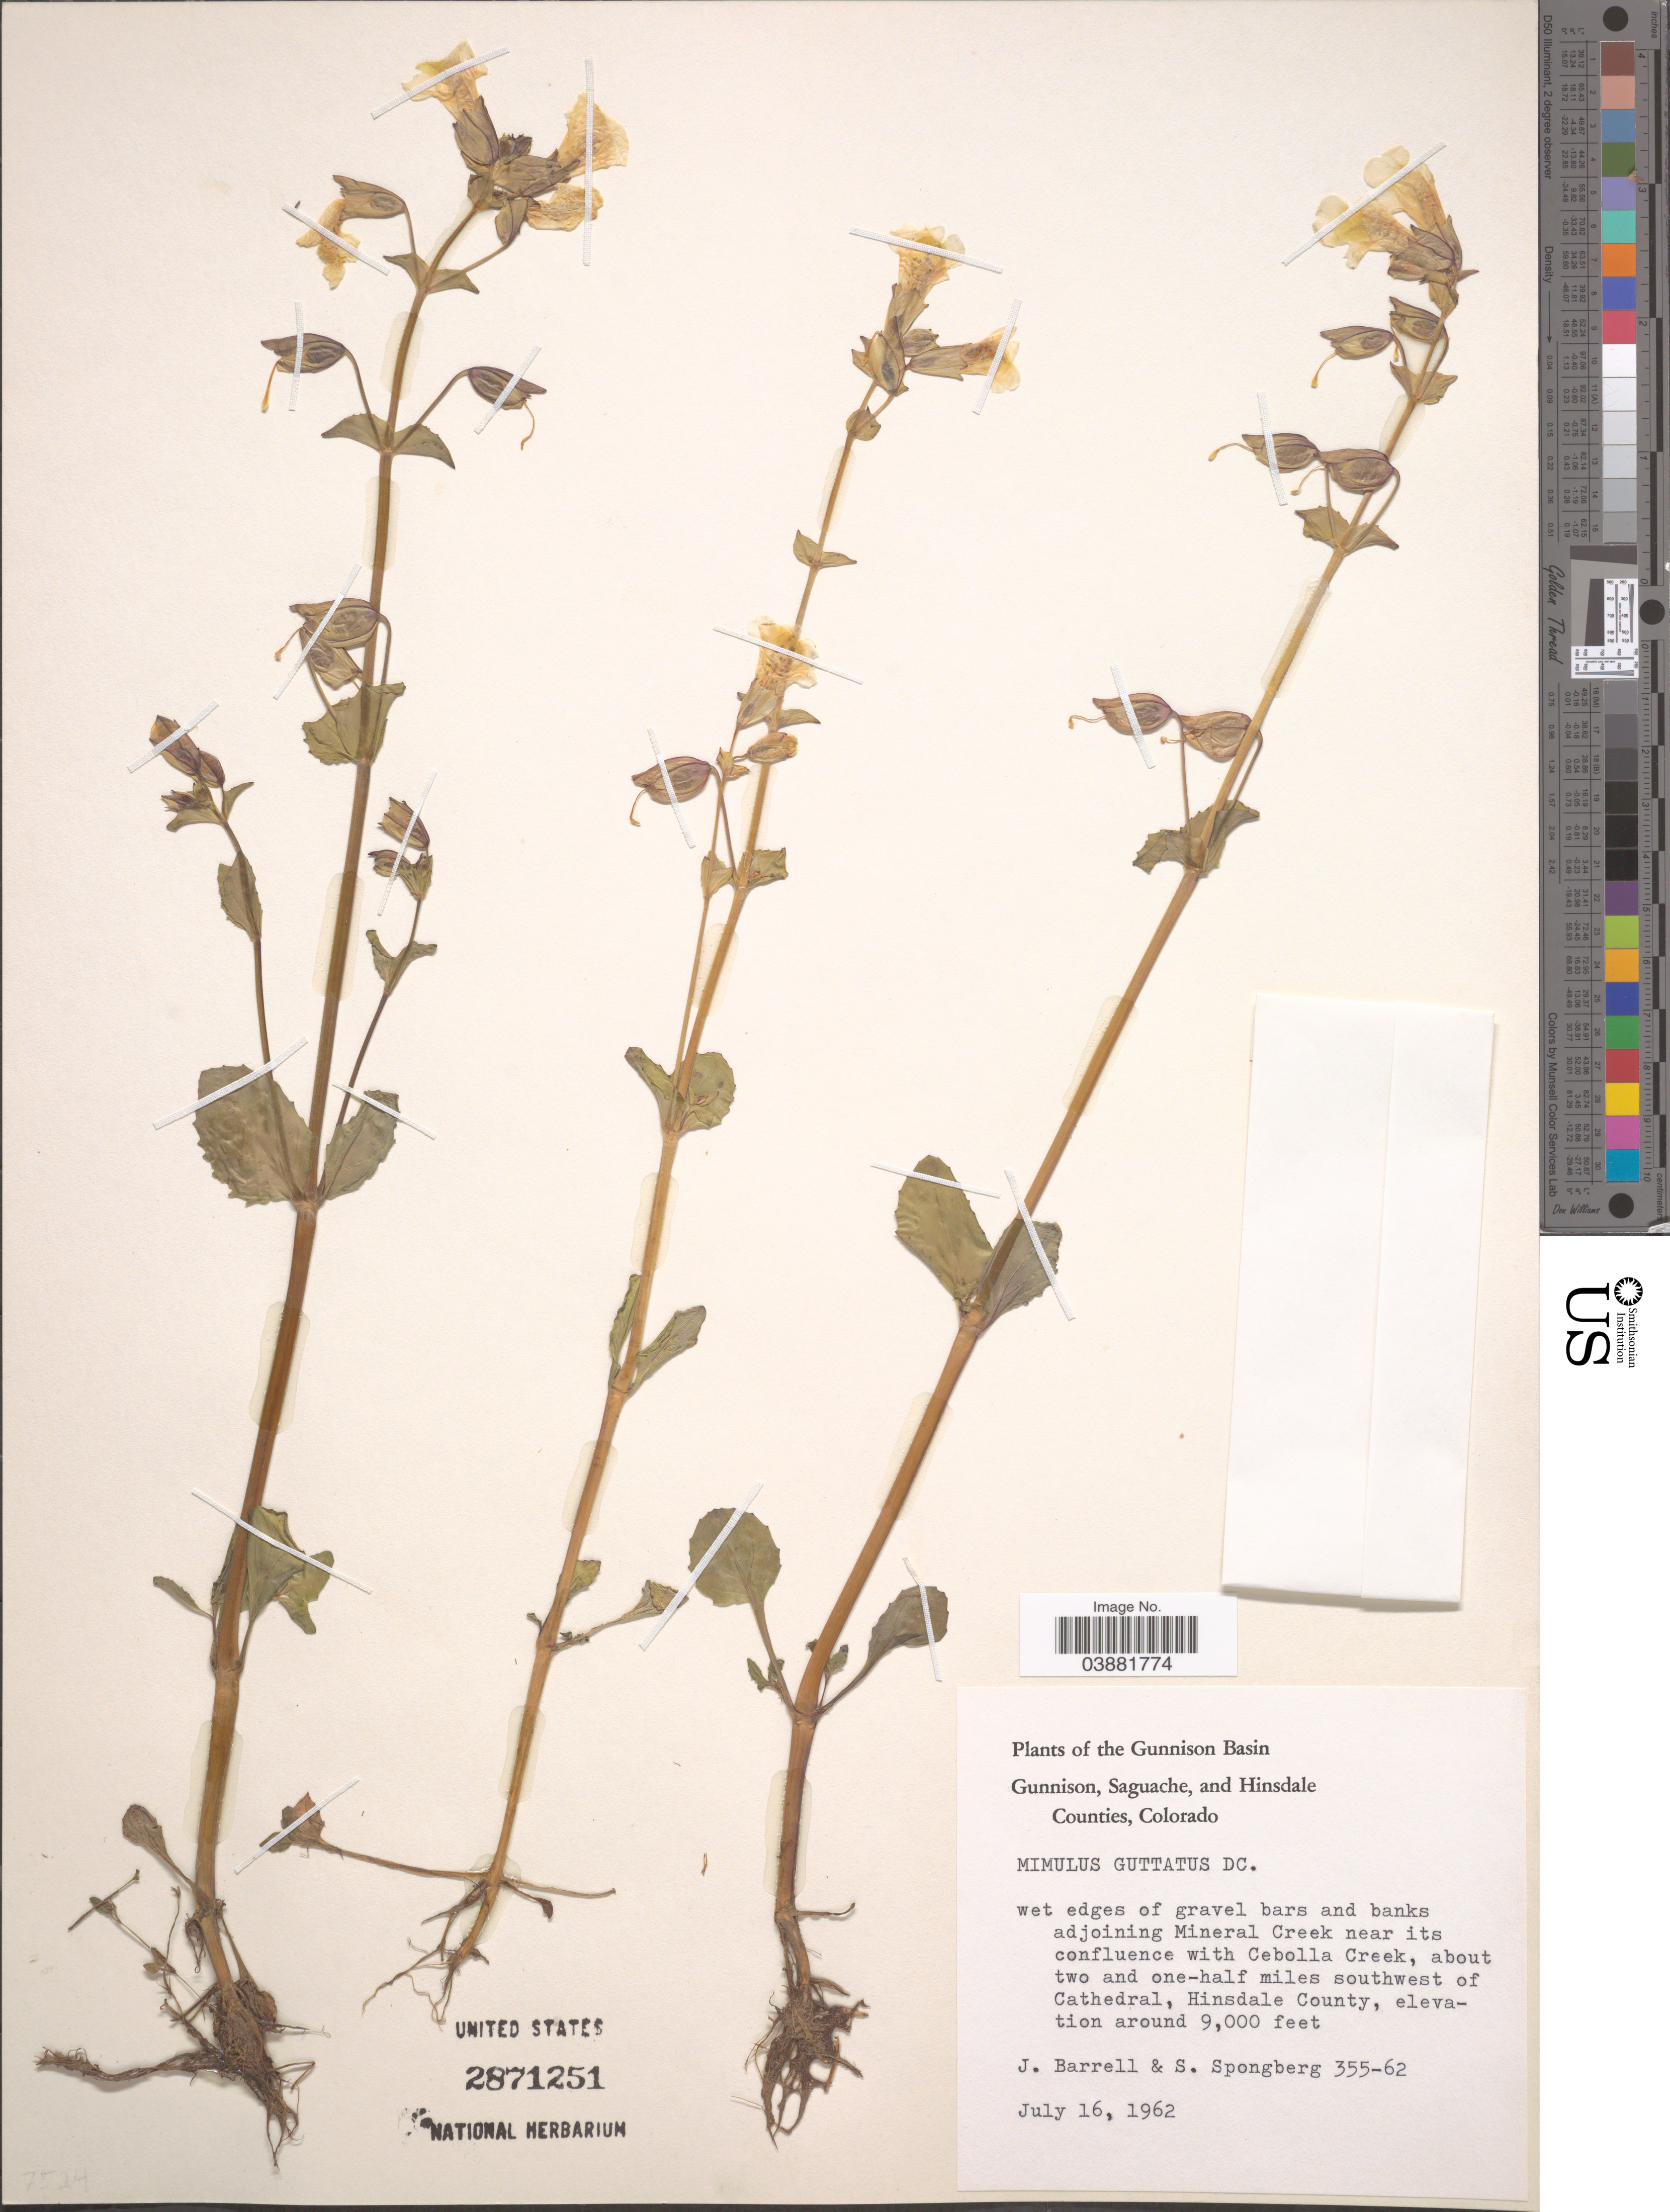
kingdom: Plantae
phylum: Tracheophyta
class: Magnoliopsida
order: Lamiales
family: Phrymaceae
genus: Mimulus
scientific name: Mimulus guttatus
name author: DC.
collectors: J. Barrell & S. A.Spongberg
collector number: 355-62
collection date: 1962-07-16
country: United States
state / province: Colorado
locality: The Gunnison Basin. Adjoining Mineral Creek near its confluence with Cebolla Creek, about two and one-half miles southwest of Cathedral, Hinsdale County.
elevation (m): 2743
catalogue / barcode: US 2871251